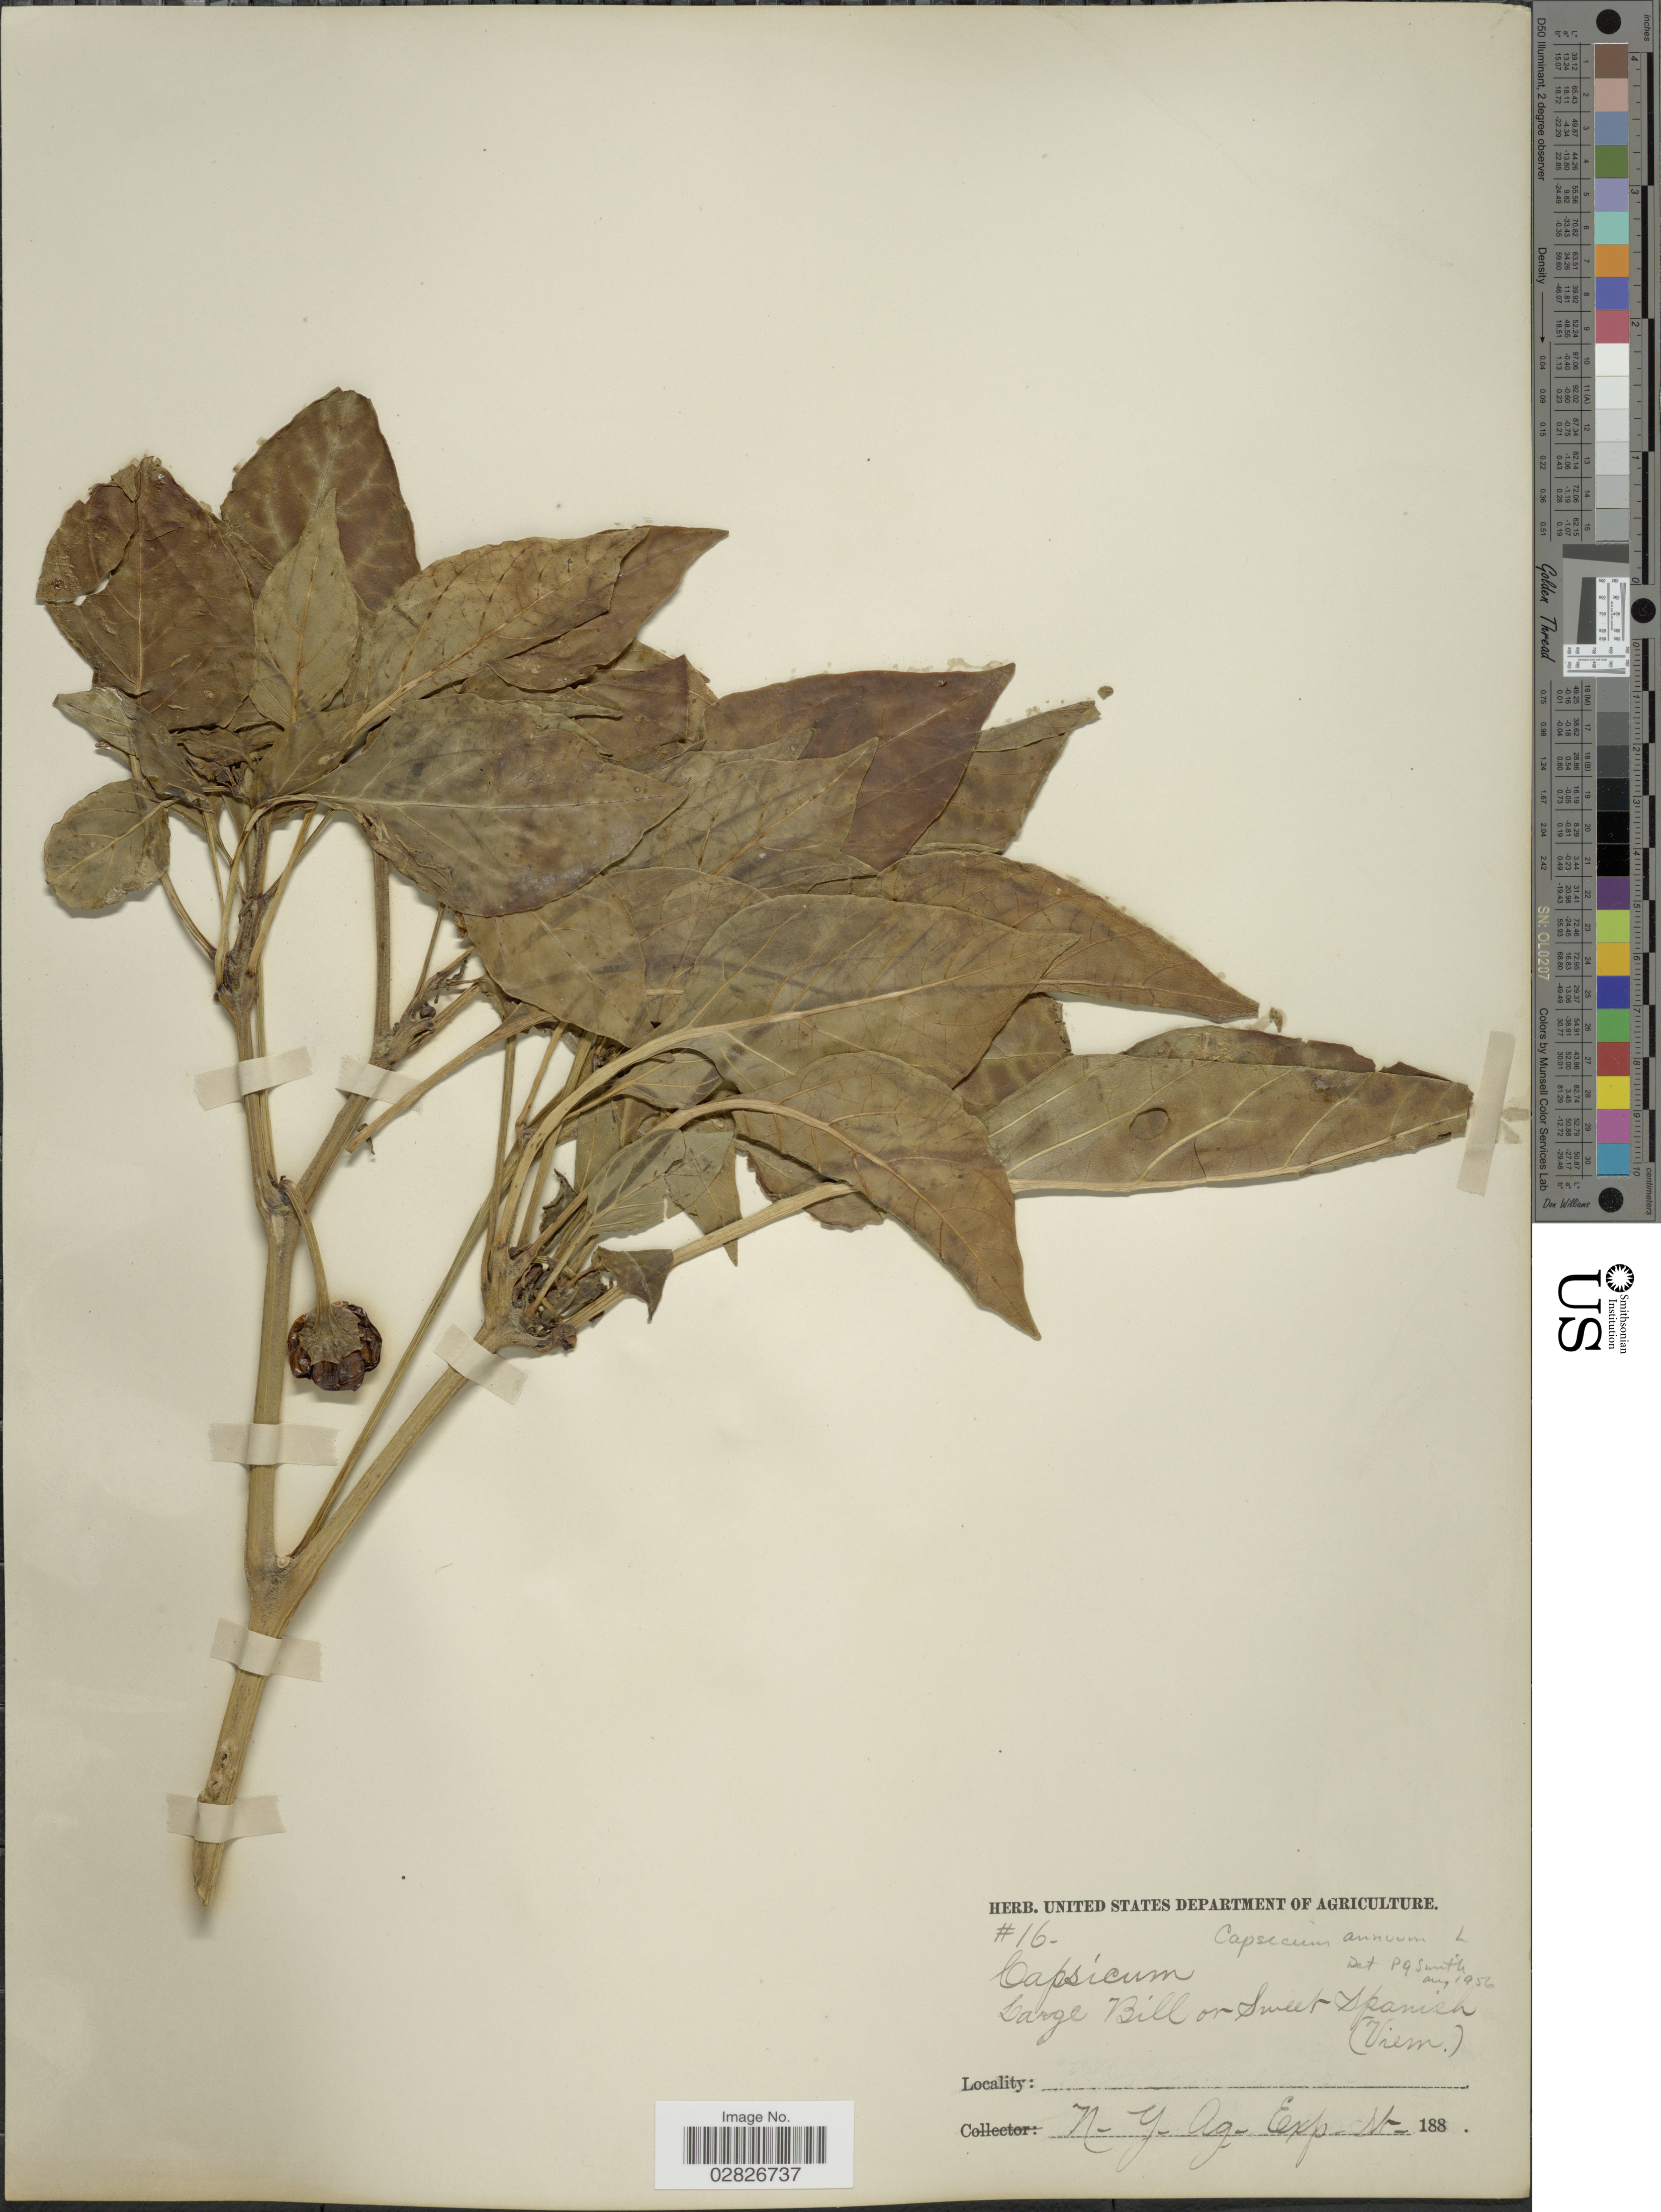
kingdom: Plantae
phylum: Tracheophyta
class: Magnoliopsida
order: Solanales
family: Solanaceae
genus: Capsicum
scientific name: Capsicum sp.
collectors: Facchini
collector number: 16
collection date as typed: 188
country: United States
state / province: New York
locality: N.Y. Ag. Exp. St.